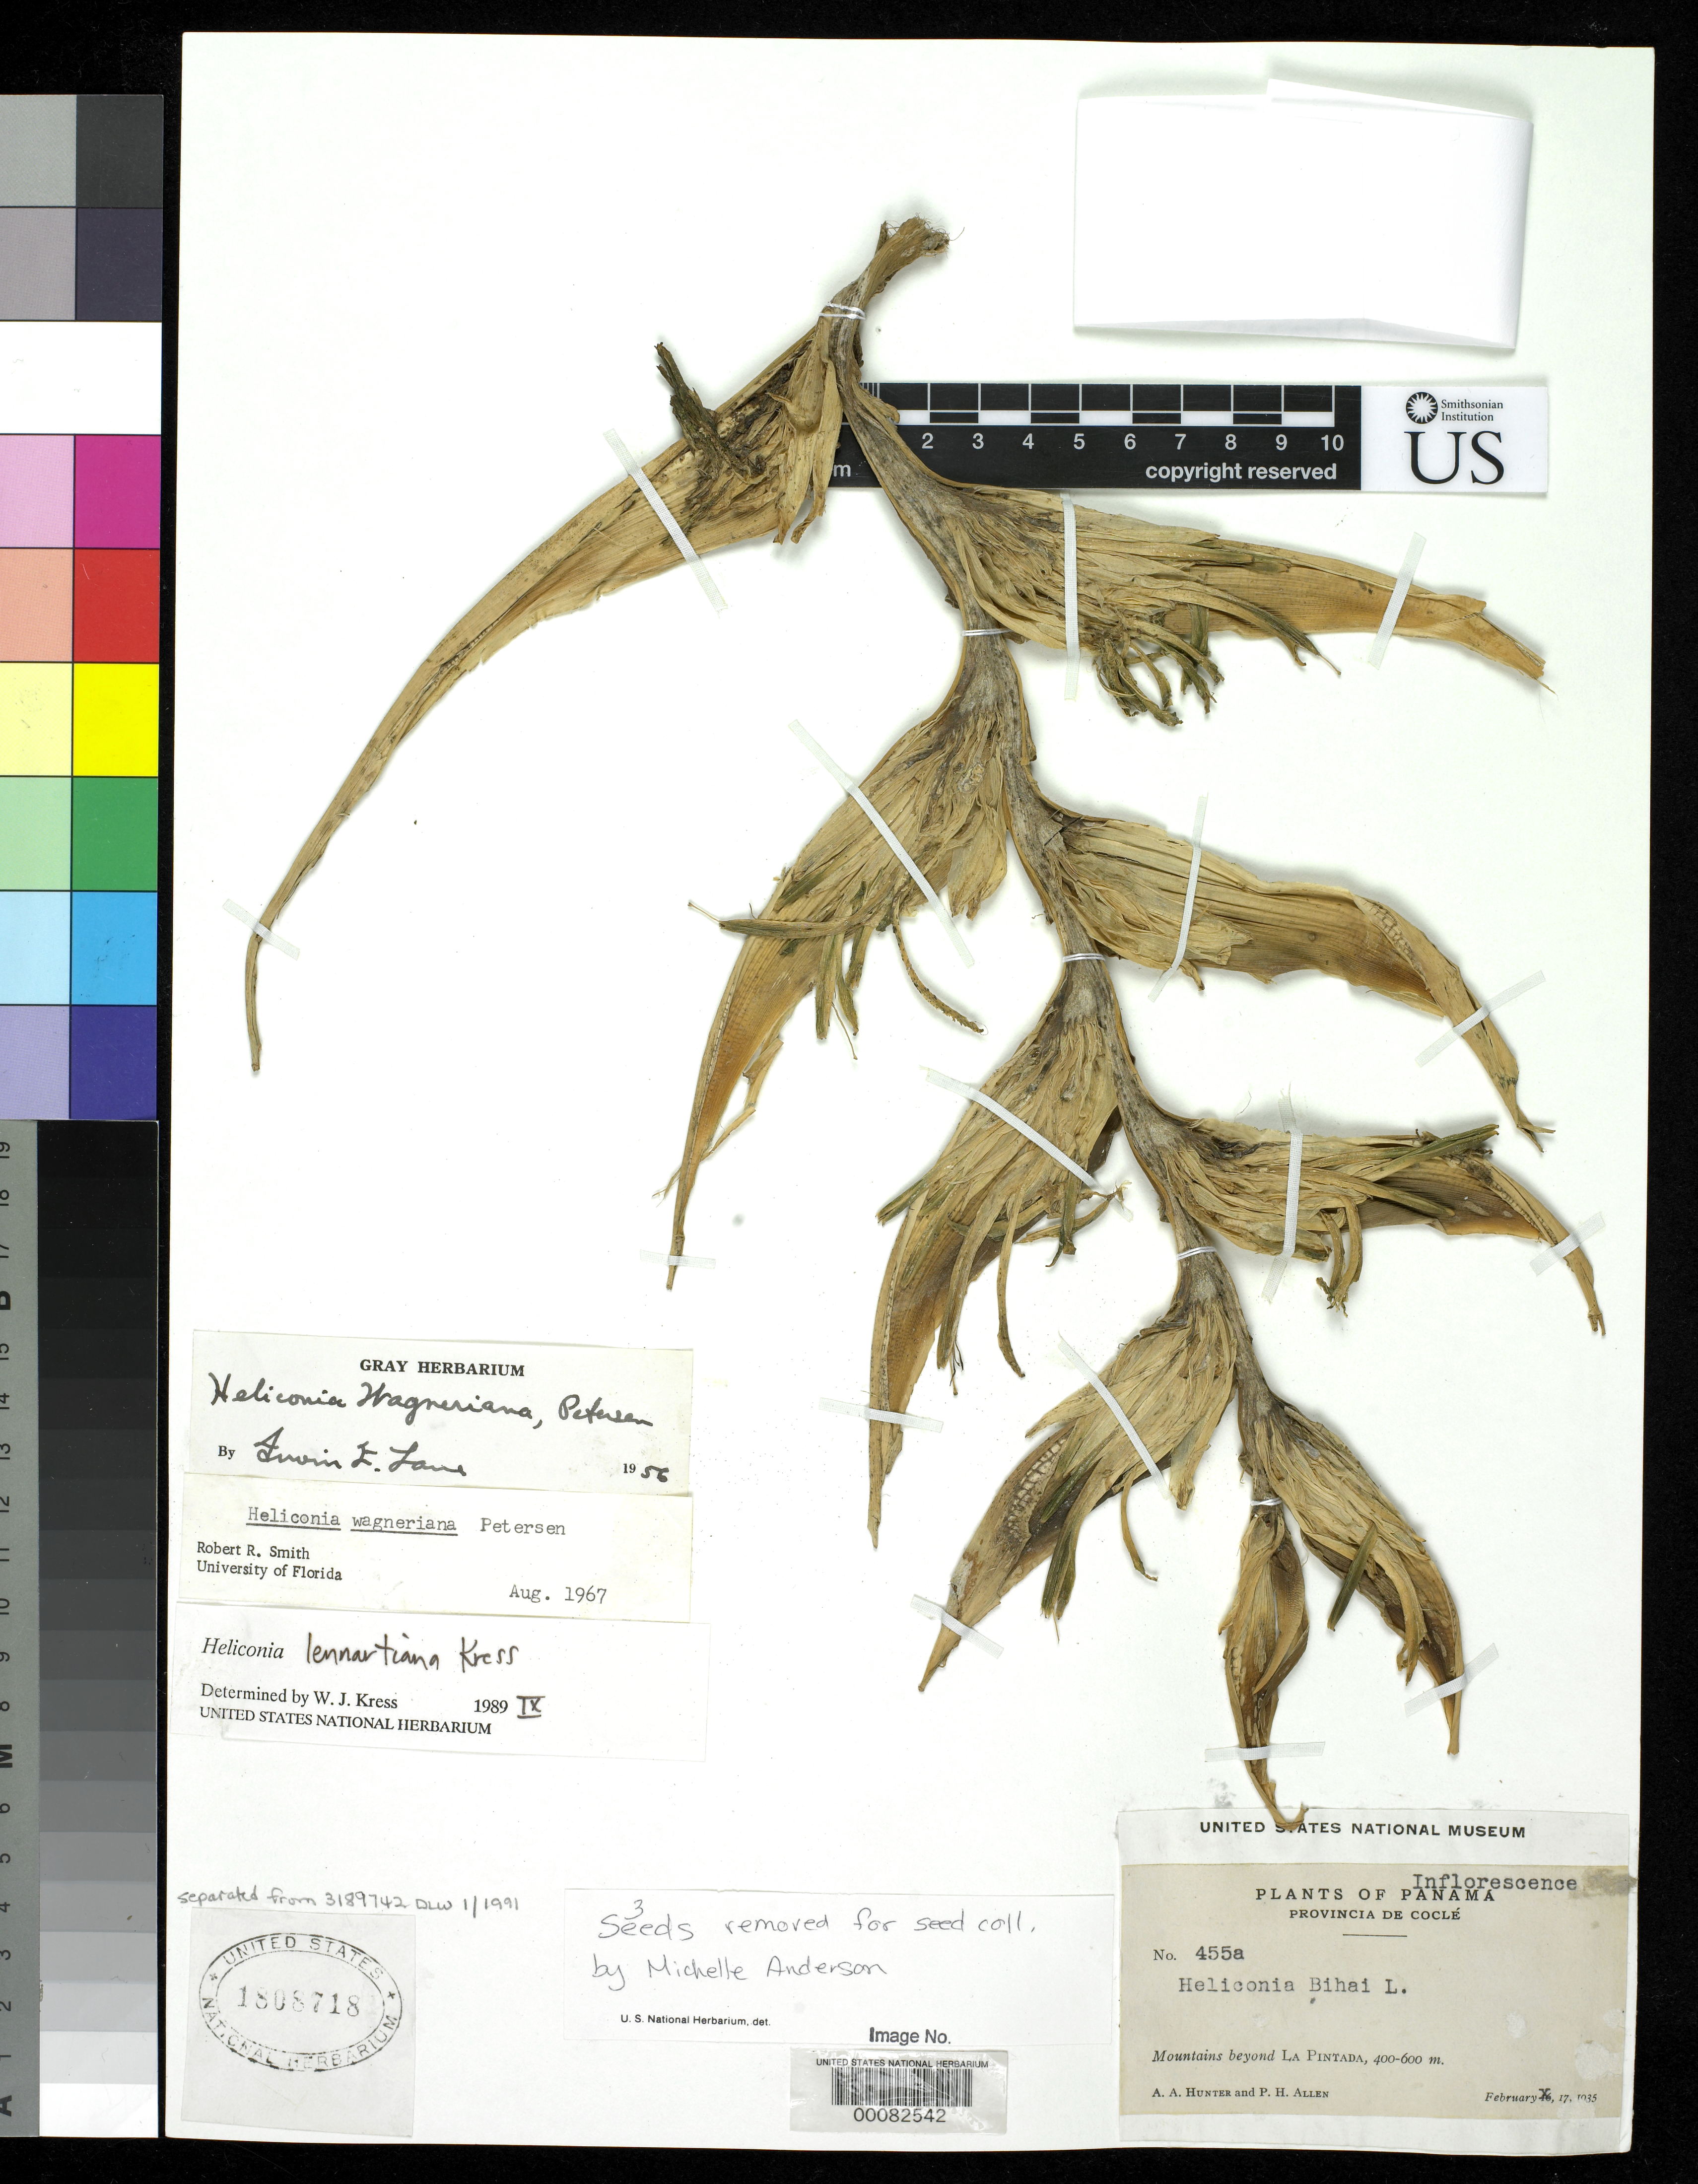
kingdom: Plantae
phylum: Tracheophyta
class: Liliopsida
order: Zingiberales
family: Heliconiaceae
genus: Heliconia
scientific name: Heliconia lennartiana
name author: W.J. Kress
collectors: A. Hunter & P. H. Allen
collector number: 455a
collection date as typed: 17 Feb 1935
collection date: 1935-02-17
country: Panama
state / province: Coclé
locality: Mountains beyond la Pintada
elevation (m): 400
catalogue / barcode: US 1808718